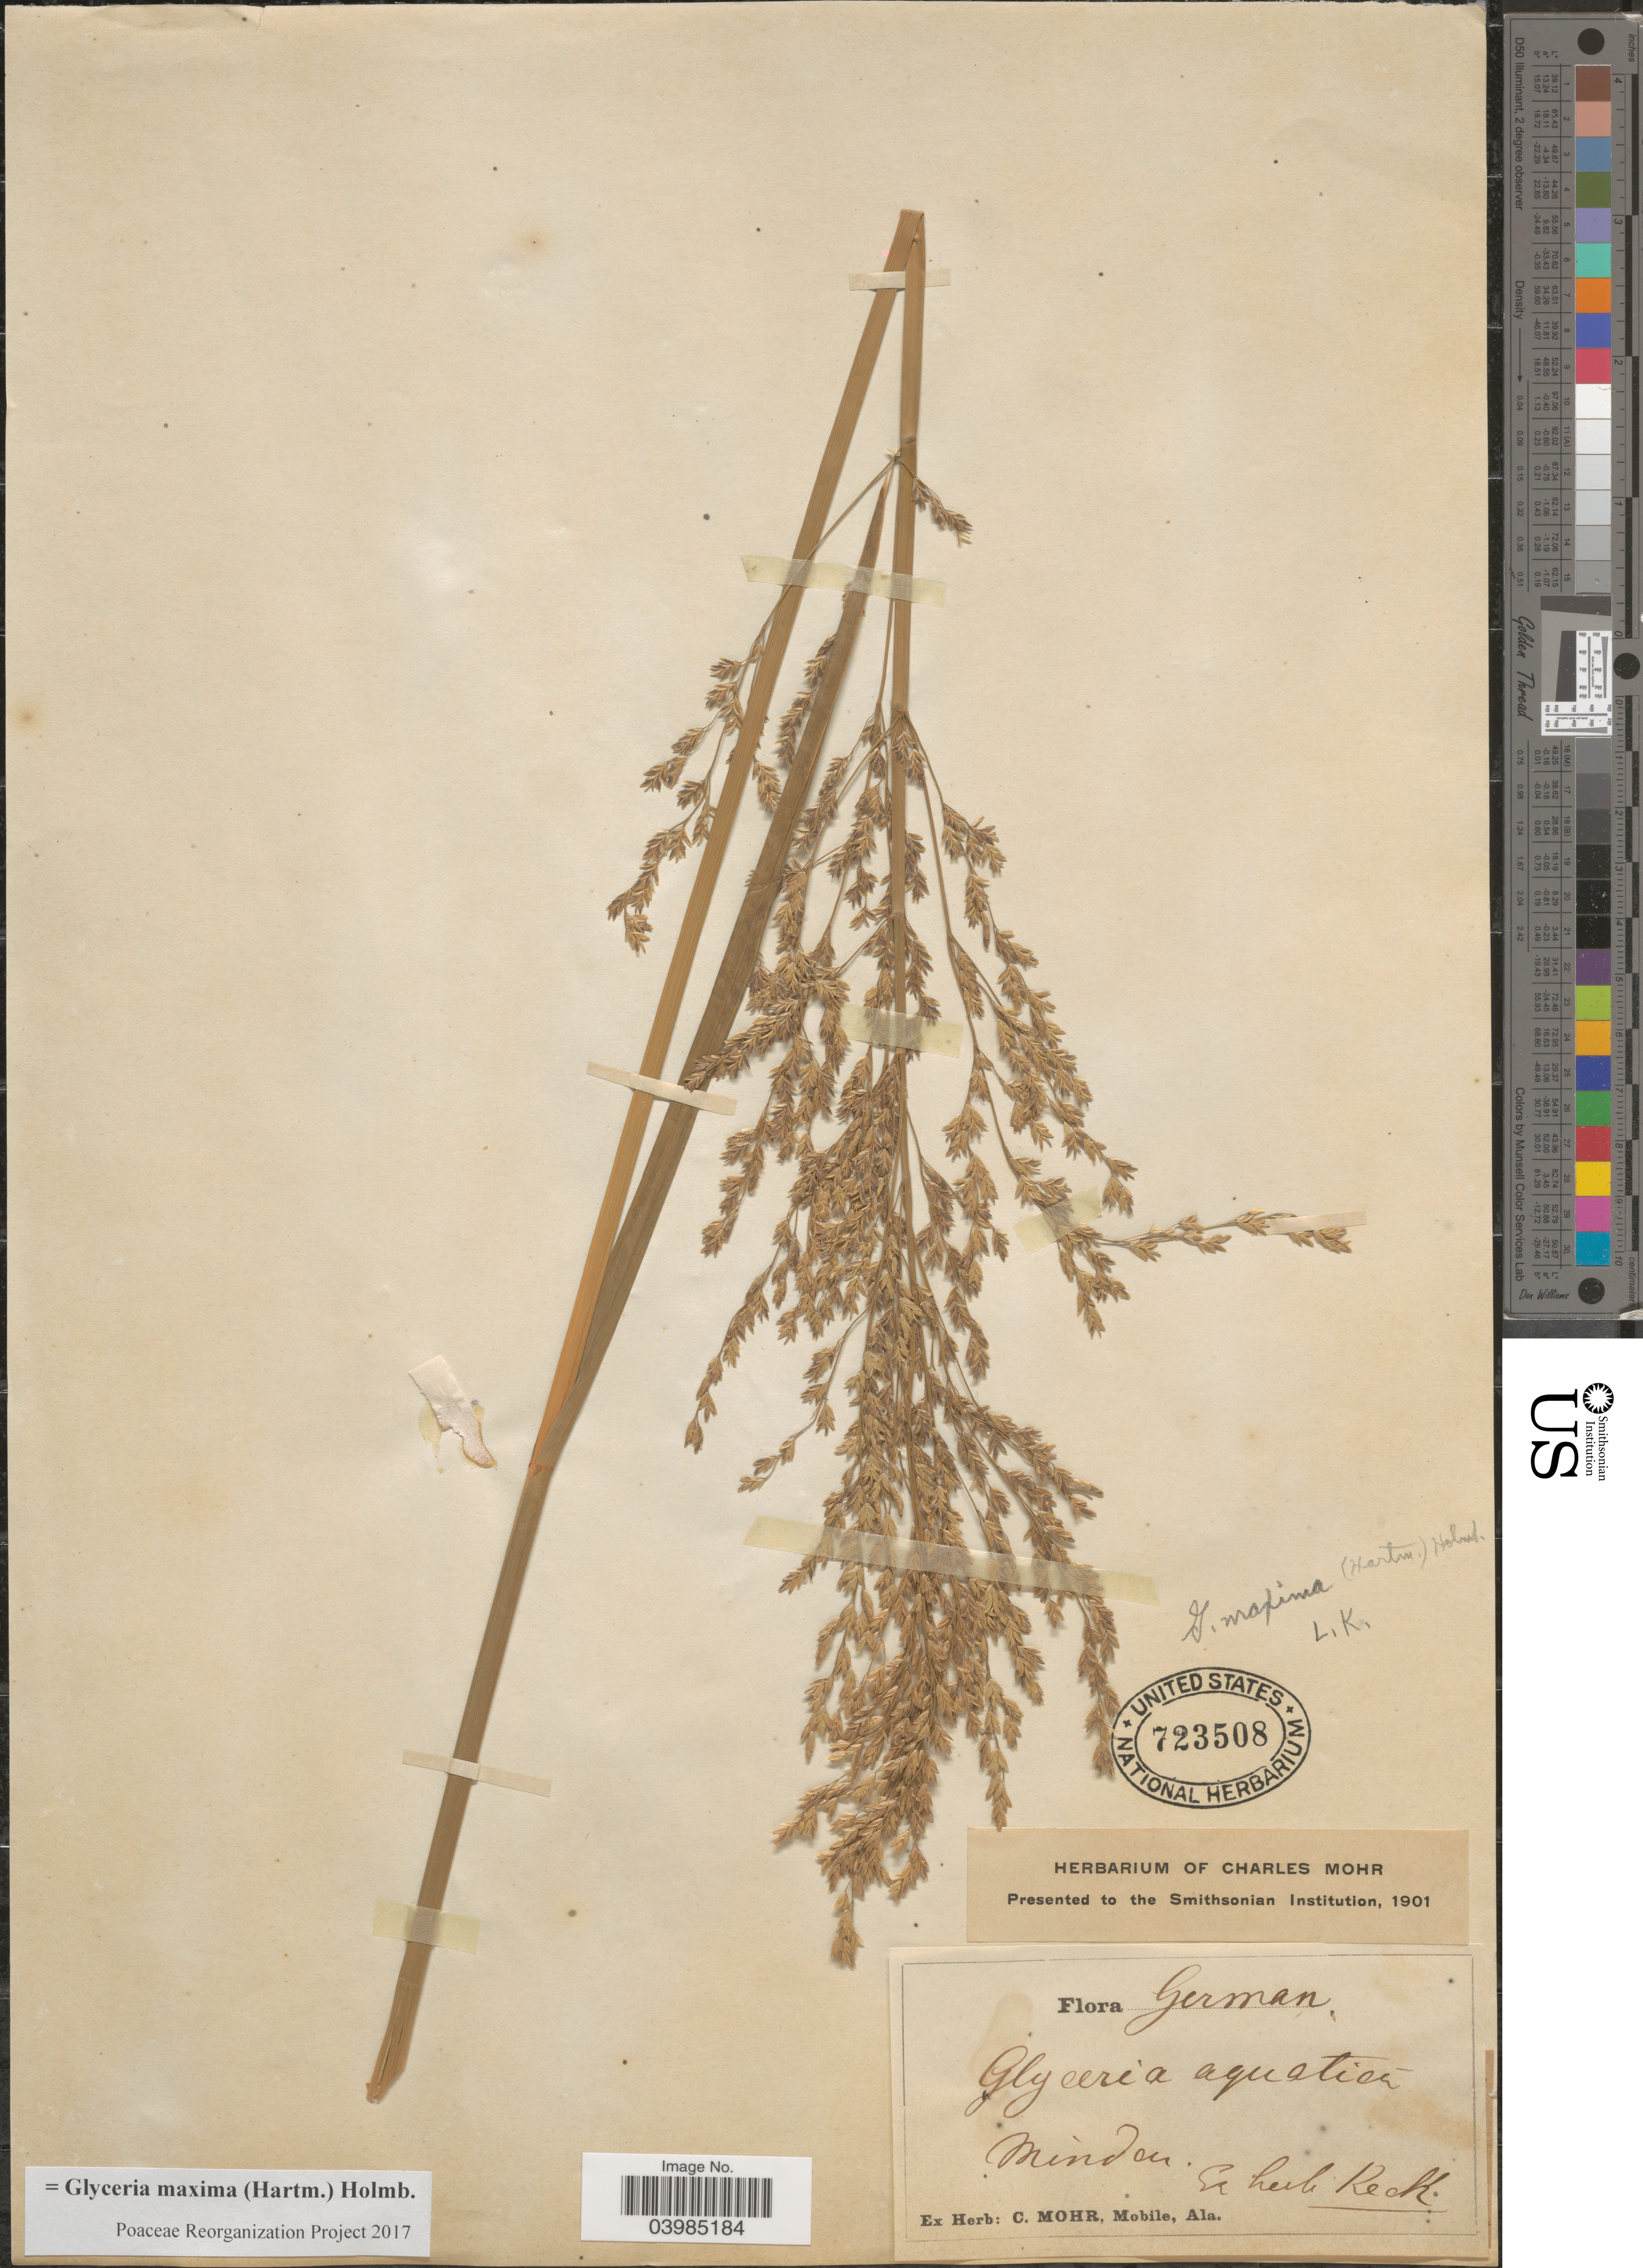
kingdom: Plantae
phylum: Tracheophyta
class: Liliopsida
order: Poales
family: Poaceae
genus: Glyceria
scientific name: Glyceria maxima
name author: (Hartm.) Holmb.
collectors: Ex herb. Rech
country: Germany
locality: Minden.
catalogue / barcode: US 723508